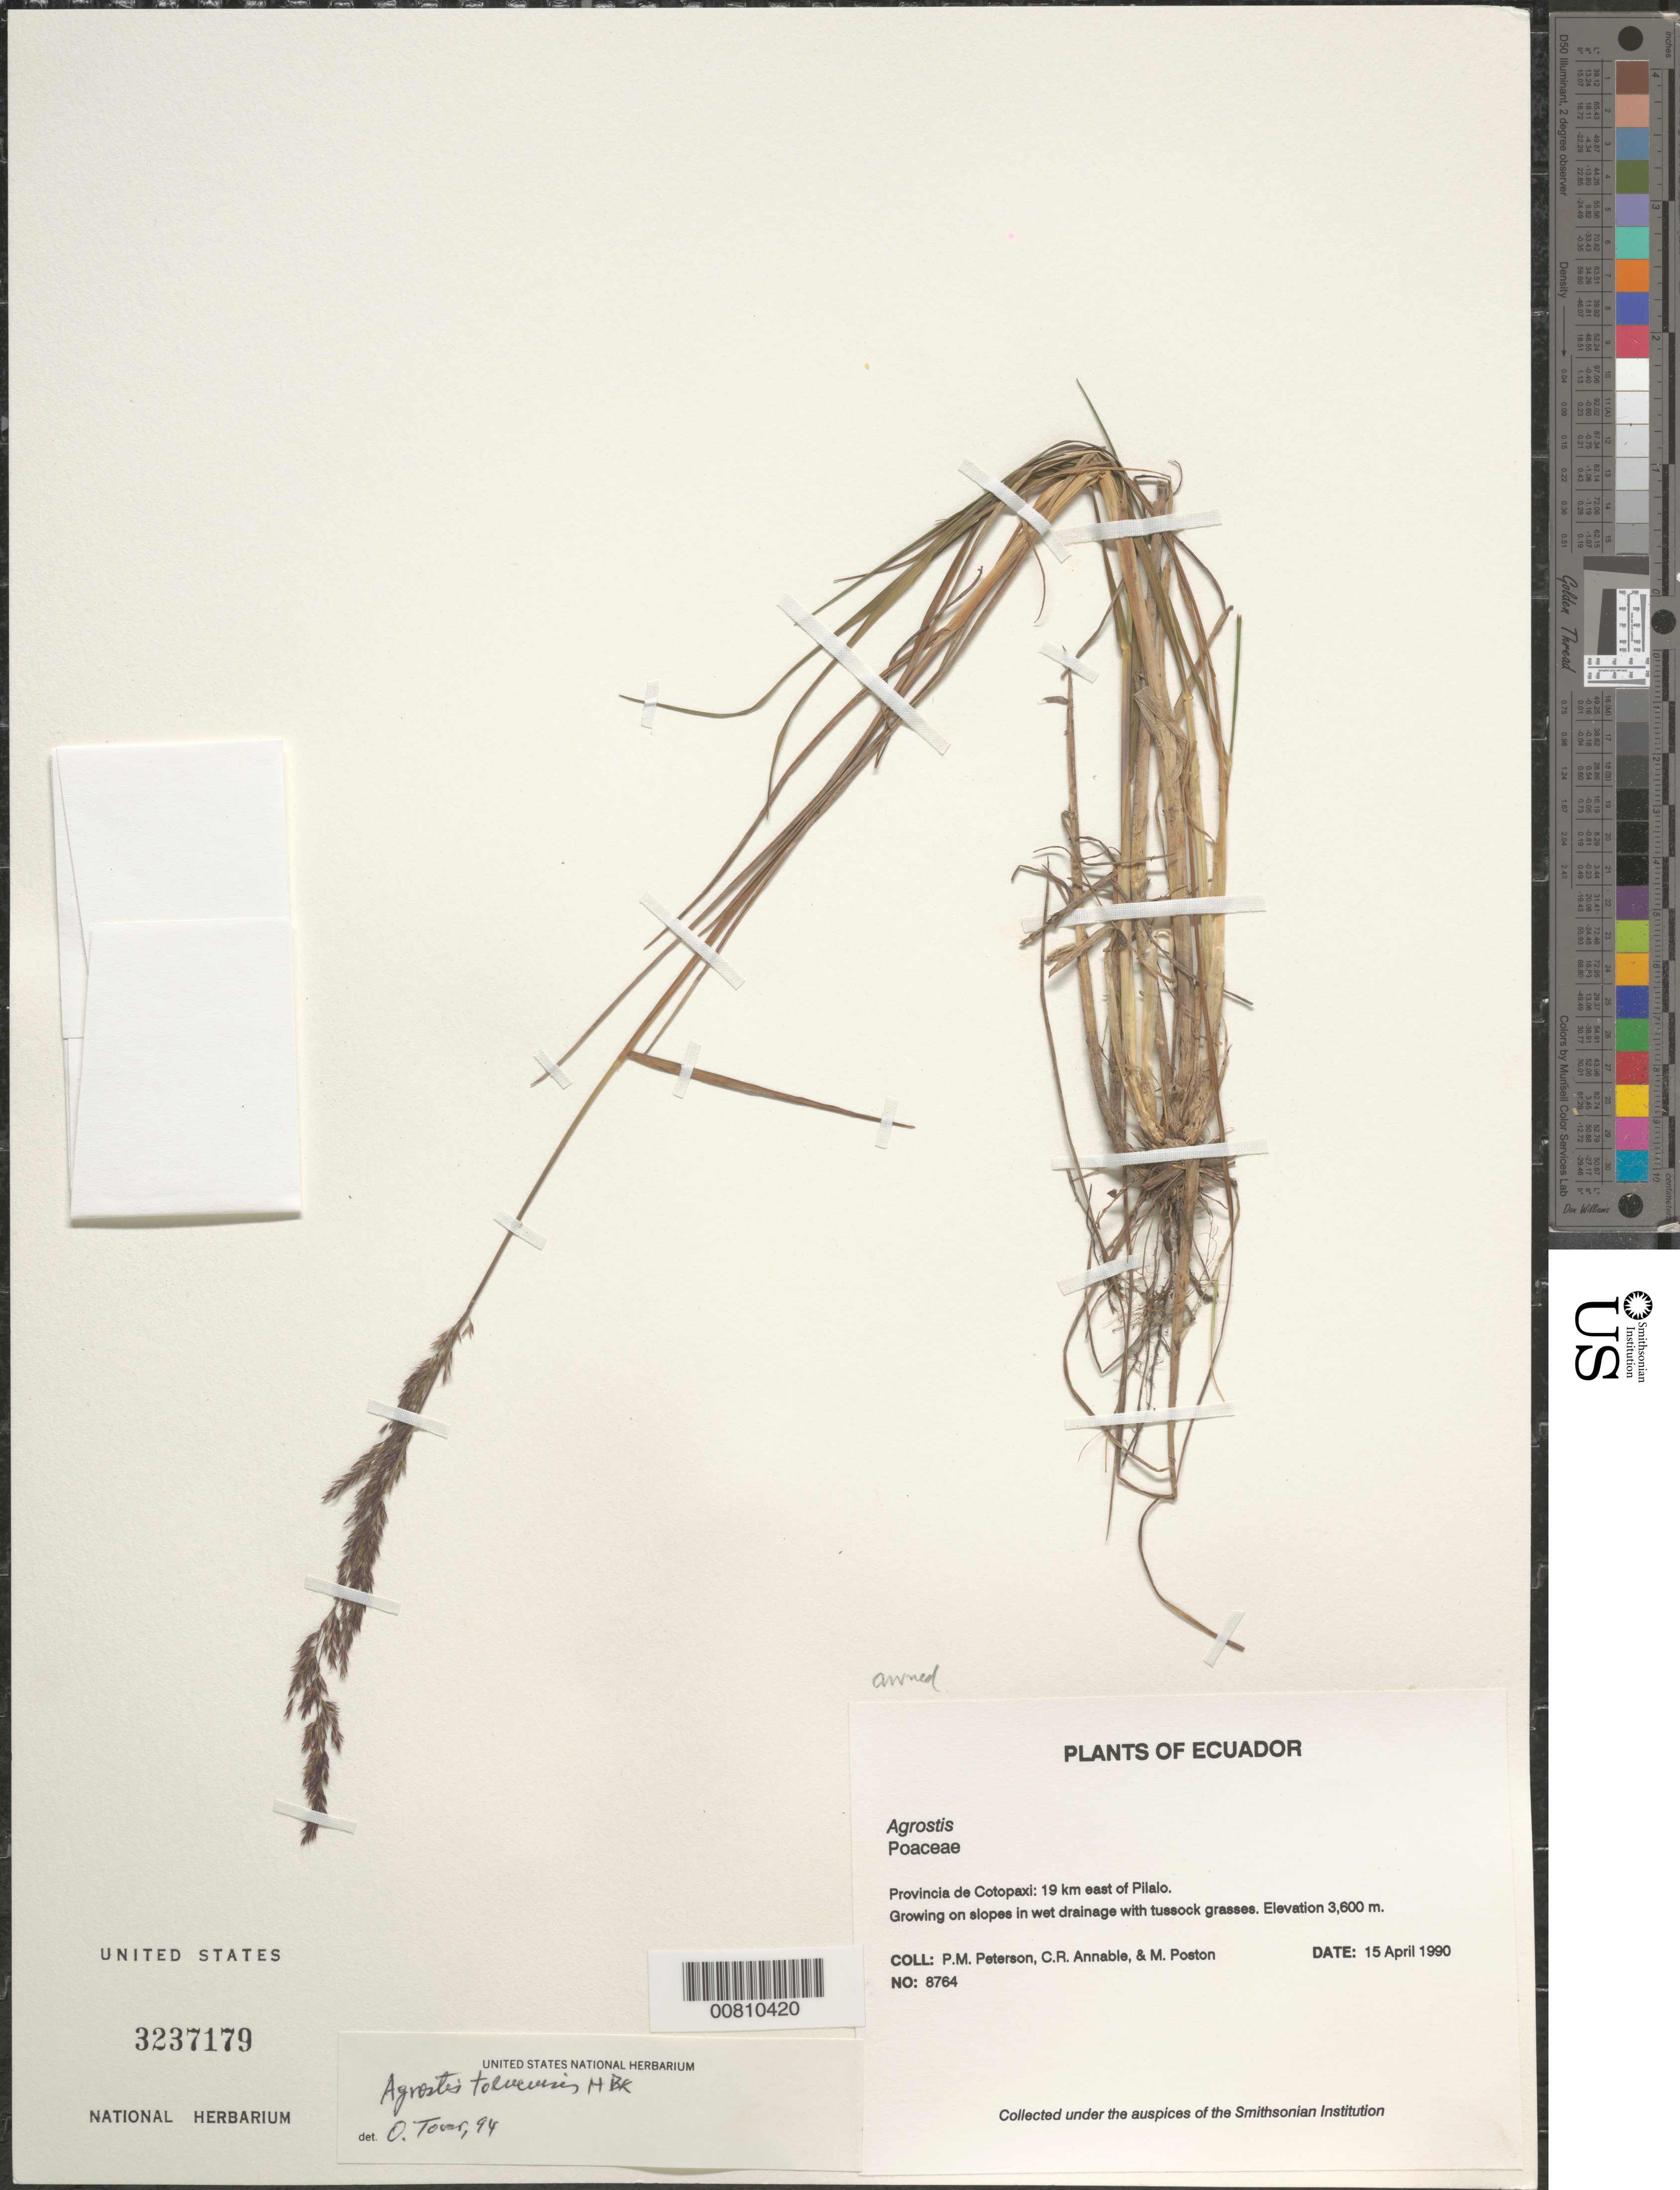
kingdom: Plantae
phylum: Tracheophyta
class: Liliopsida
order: Poales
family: Poaceae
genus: Agrostis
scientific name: Agrostis tolucensis Kunth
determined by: Tovar, Óscar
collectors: P. M. Peterson, C. R. Annable & M. Poston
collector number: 08764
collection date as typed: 15 Apr 1990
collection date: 1990-04-15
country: Ecuador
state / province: Cotopaxi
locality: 19 km E of Pilalo.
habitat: Growing on slopes in wet drainage with tussock grasses.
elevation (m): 3600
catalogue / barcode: US 3237179